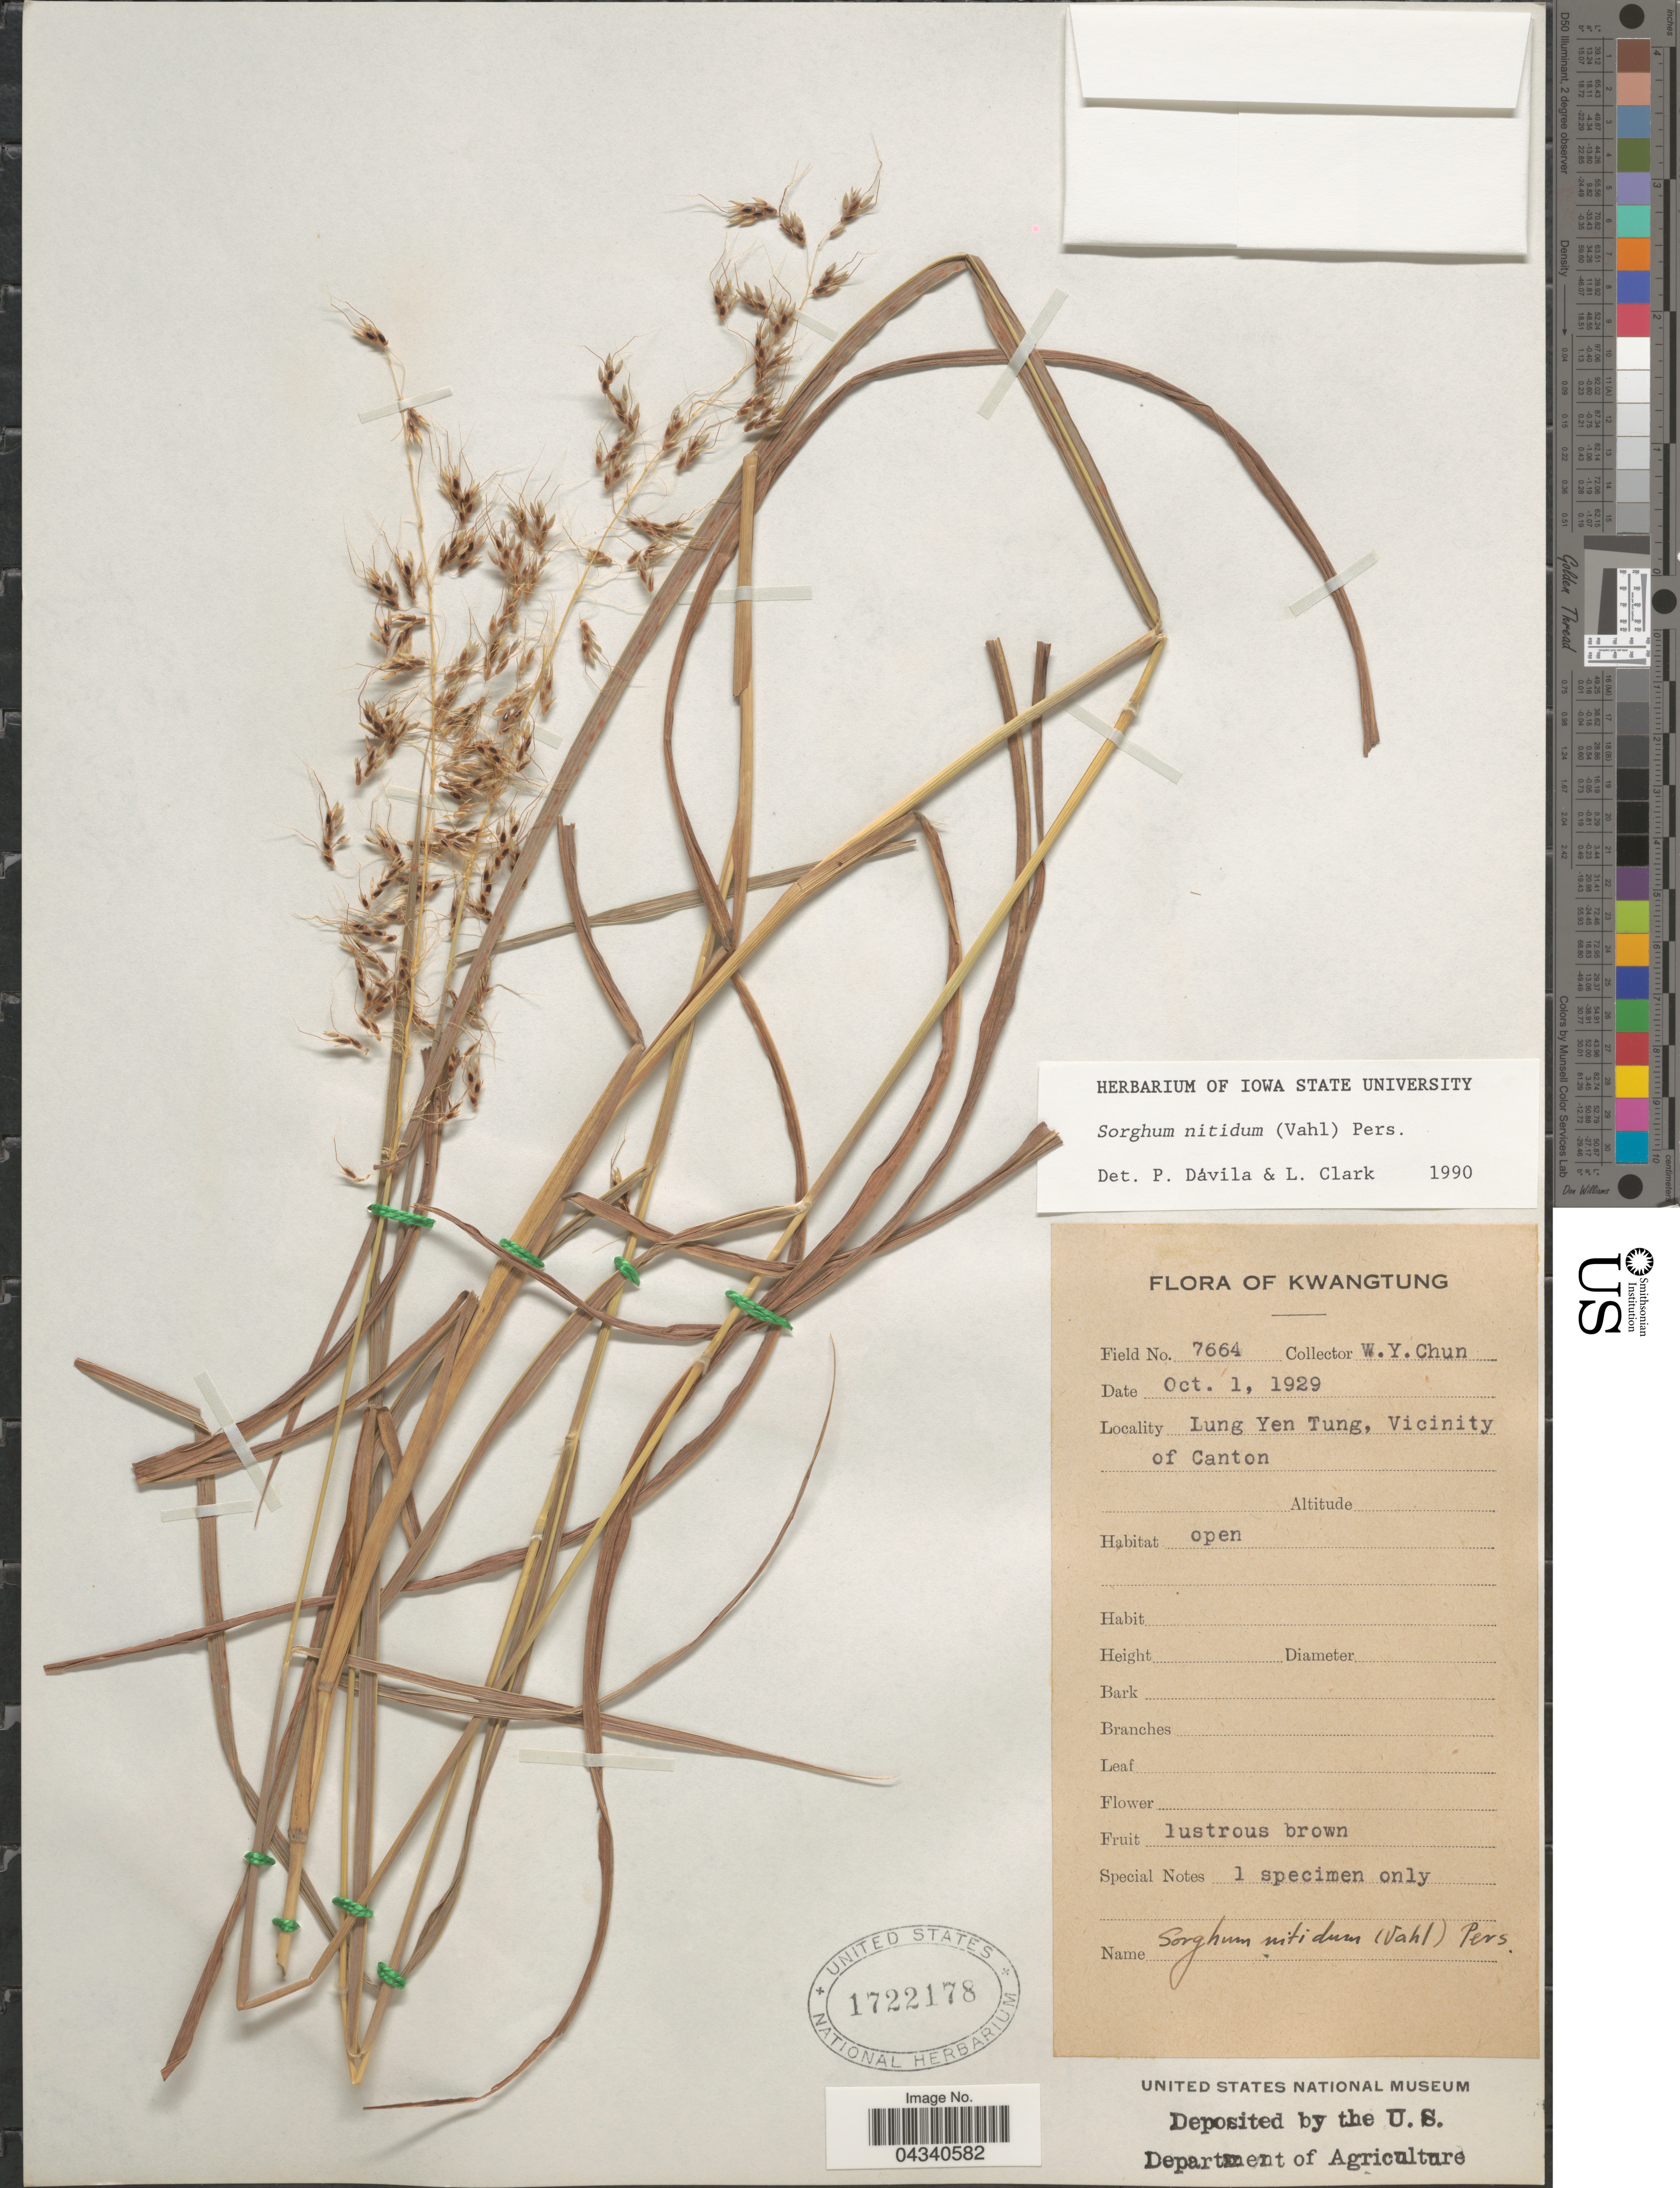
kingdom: Plantae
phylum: Tracheophyta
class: Liliopsida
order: Poales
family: Poaceae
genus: Sorghum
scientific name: Sorghum nitidum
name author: (Vahl) Pers.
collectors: W. Y. Chun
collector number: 7664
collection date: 1929-10-01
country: China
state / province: Guangdong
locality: Kwangtung. Lung Yen Tung, Vicinity of Canton.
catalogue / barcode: US 1722178